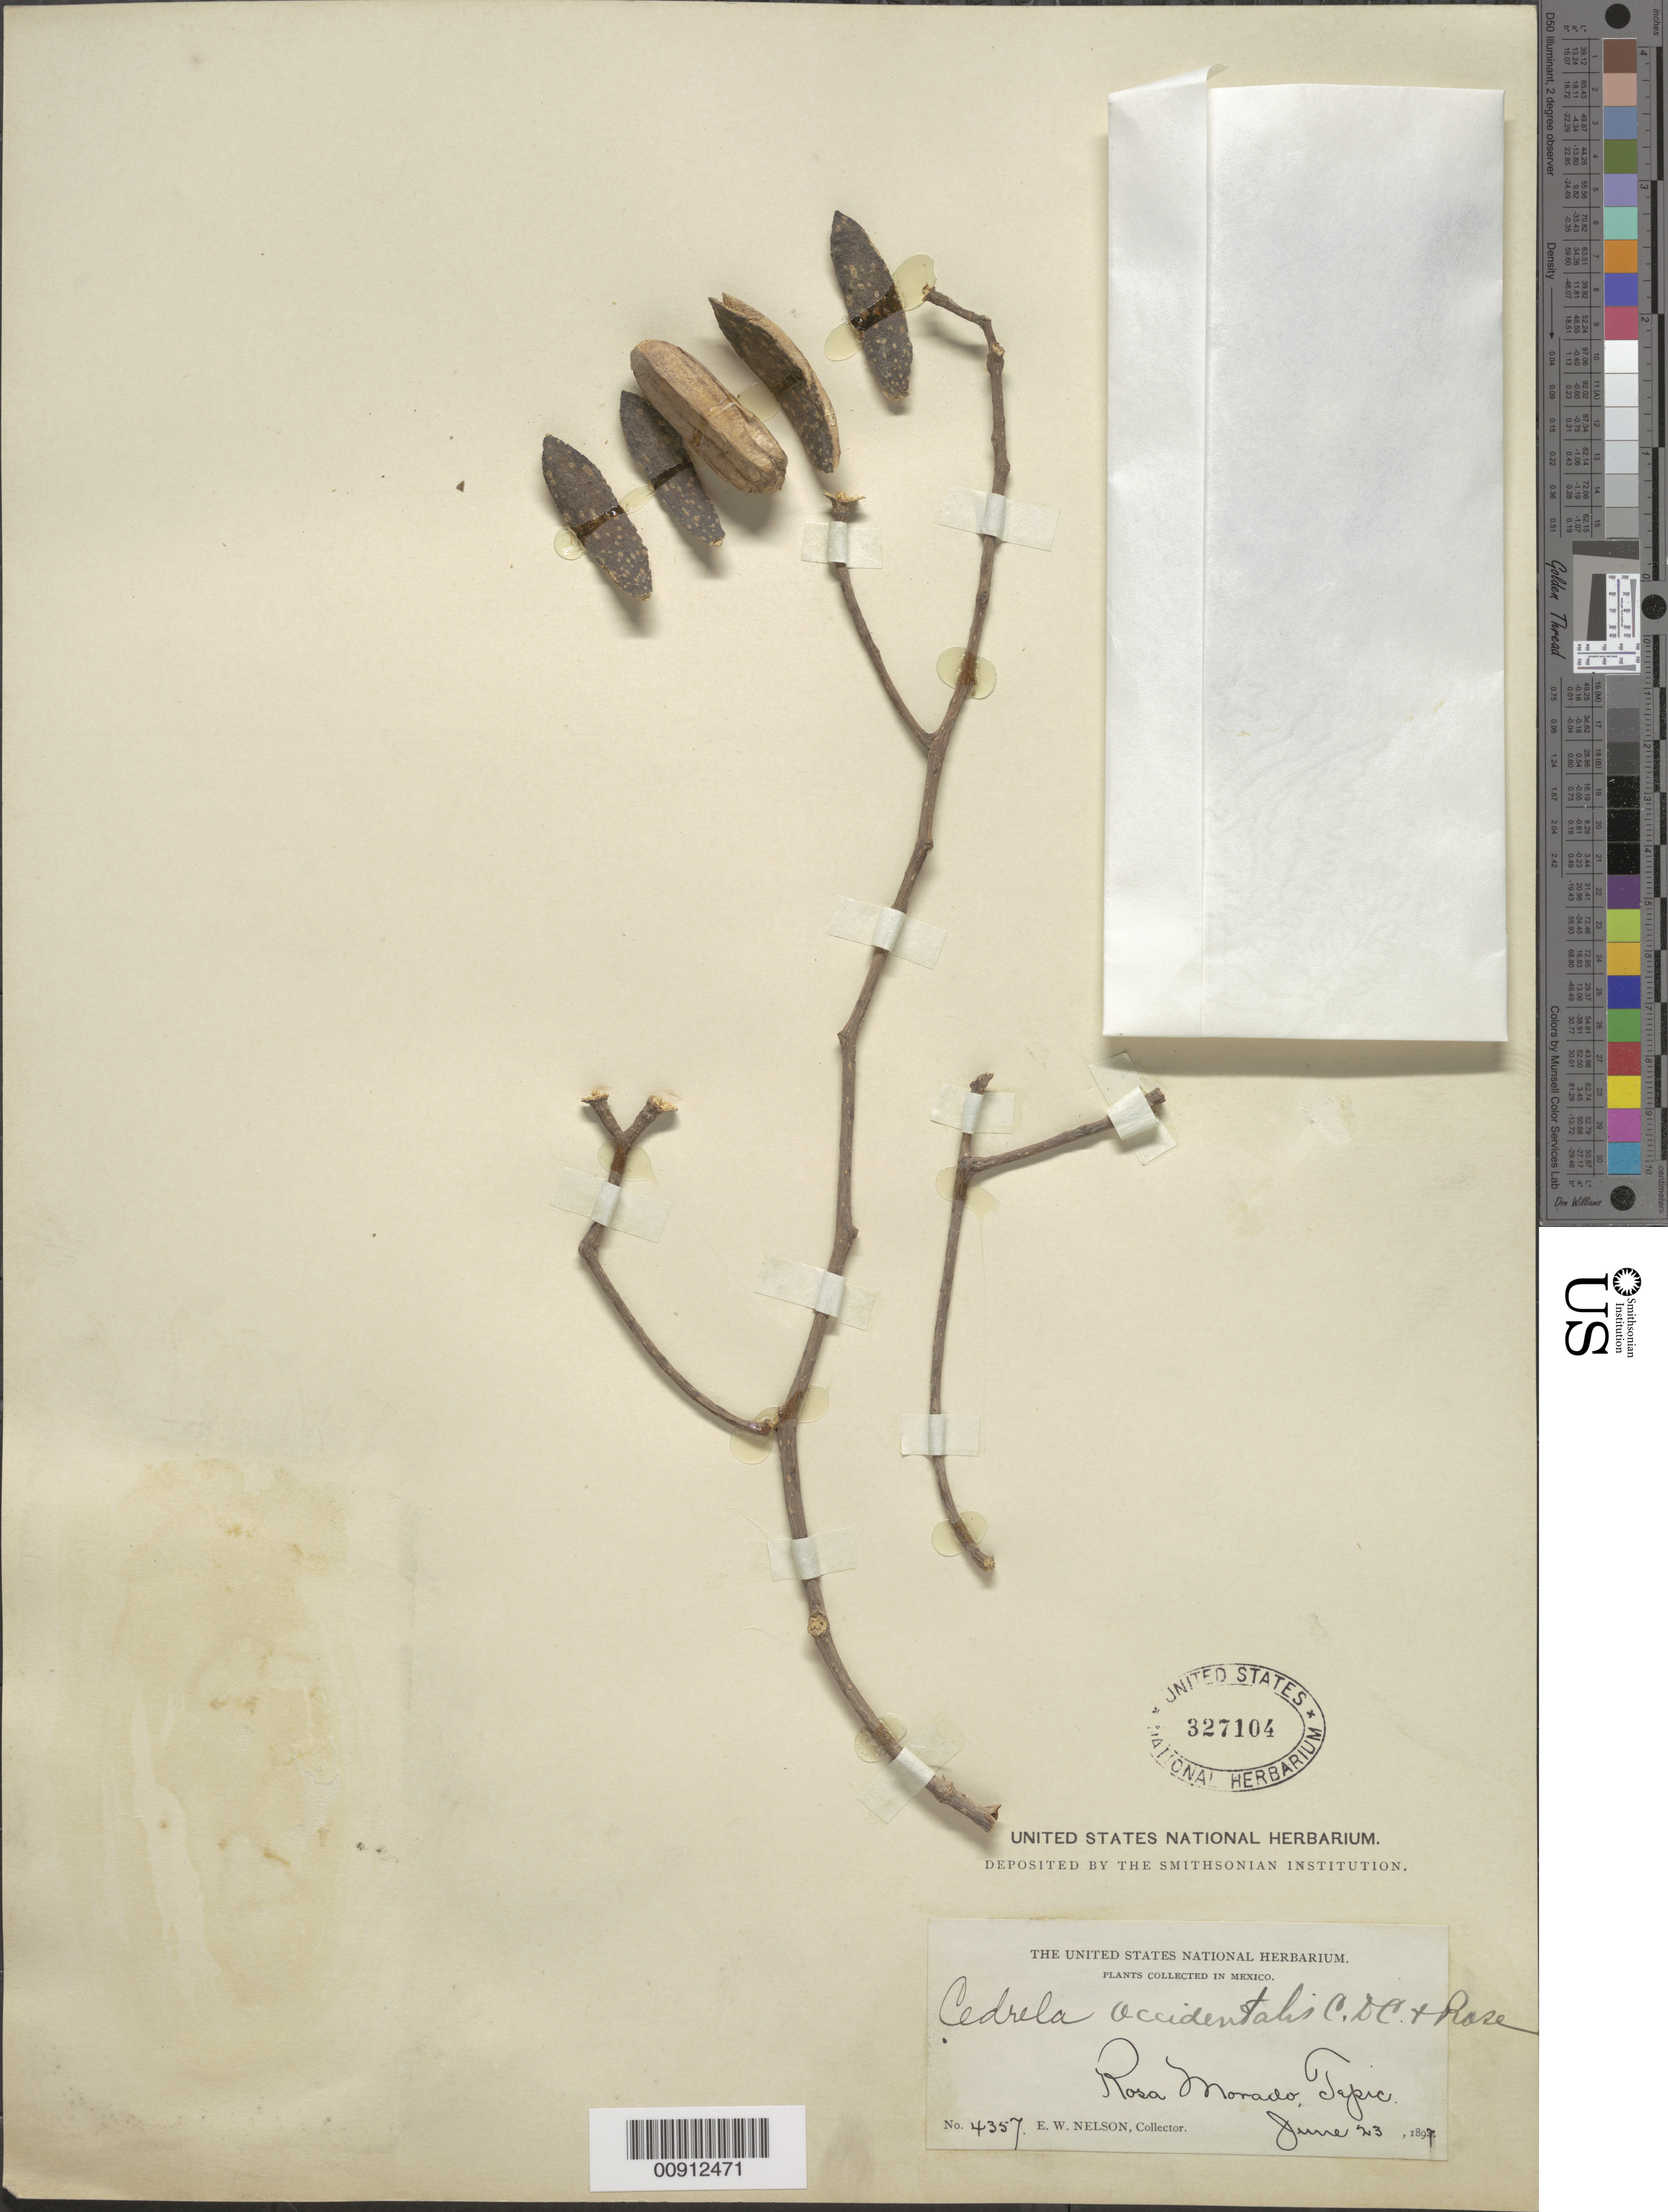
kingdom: Plantae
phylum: Tracheophyta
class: Magnoliopsida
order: Sapindales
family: Meliaceae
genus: Cedrela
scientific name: Cedrela occidentalis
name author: C. DC. & Rose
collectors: E. W. Nelson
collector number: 4357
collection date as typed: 23 Jun 1897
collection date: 1897-06-23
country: Mexico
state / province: Nayarit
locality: Rosa Morado, Tepic.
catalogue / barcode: US 327104